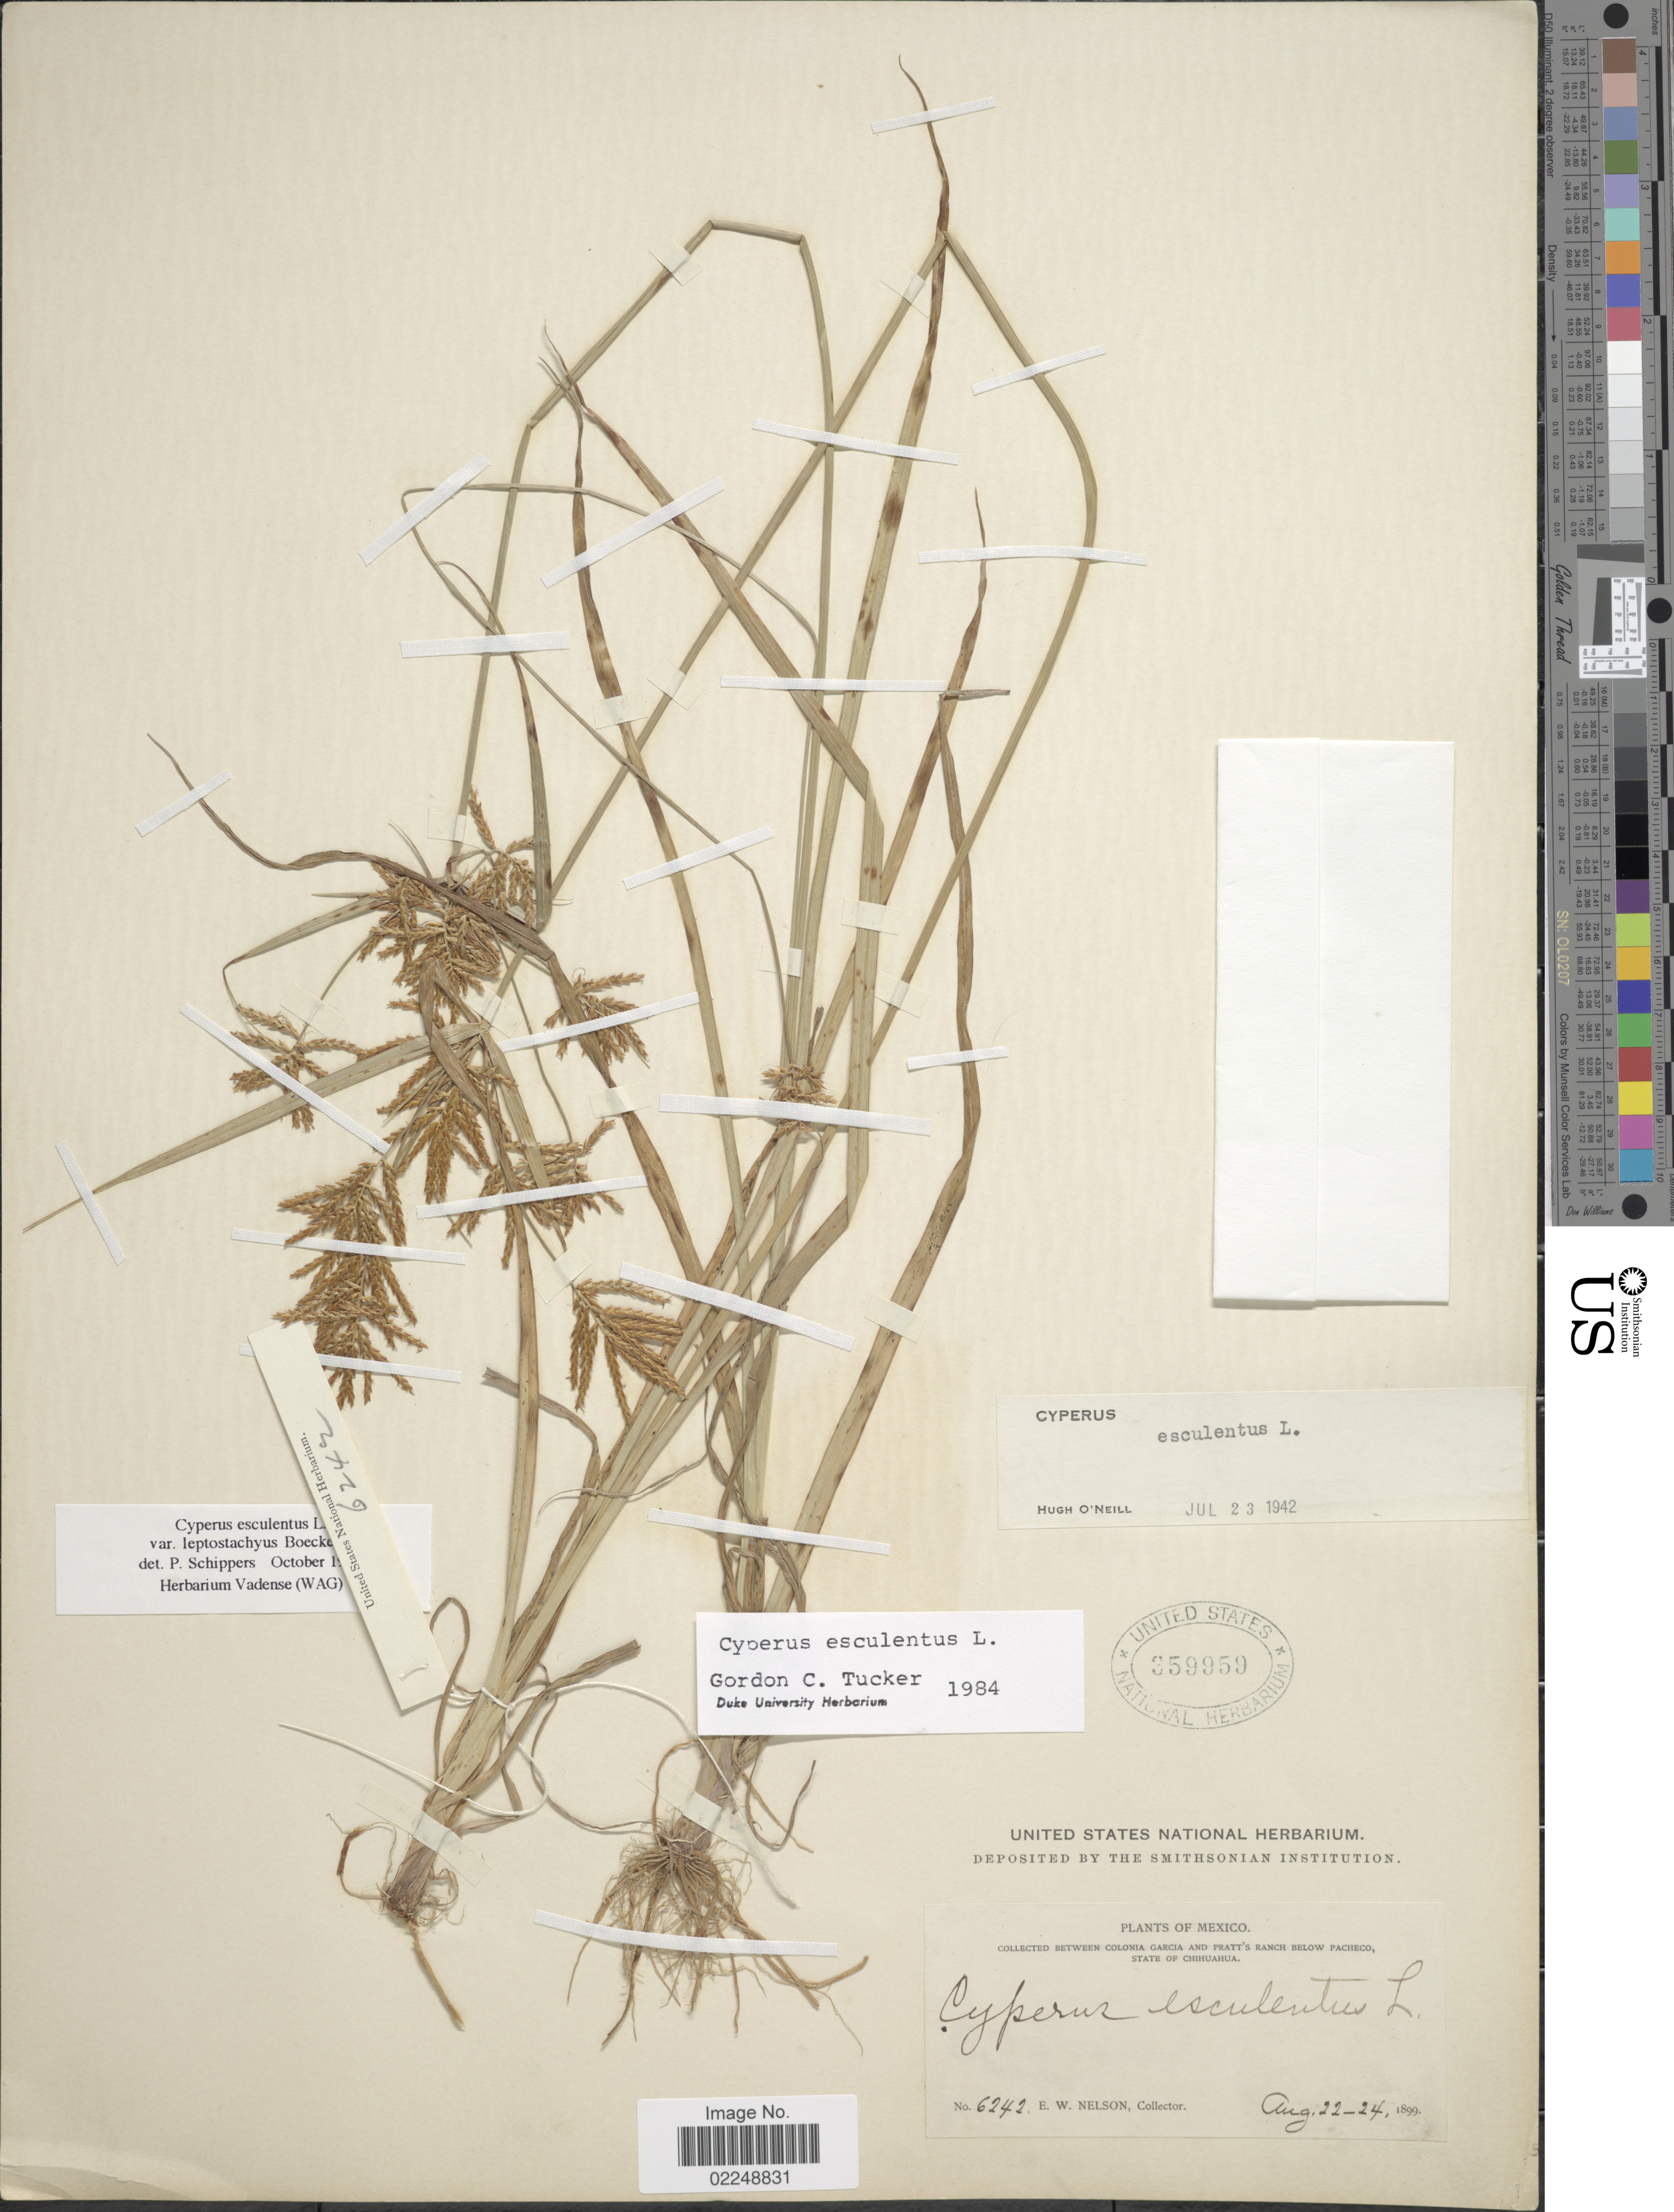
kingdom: Plantae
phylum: Tracheophyta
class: Liliopsida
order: Poales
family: Cyperaceae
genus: Cyperus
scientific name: Cyperus esculentus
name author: L.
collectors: E. W. Nelson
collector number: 6242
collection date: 1899-08-22/1899-08-24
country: Mexico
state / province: Chihuahua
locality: Between Colonia Garcia and Pratt's Ranch below Pacheco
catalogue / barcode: US 359959